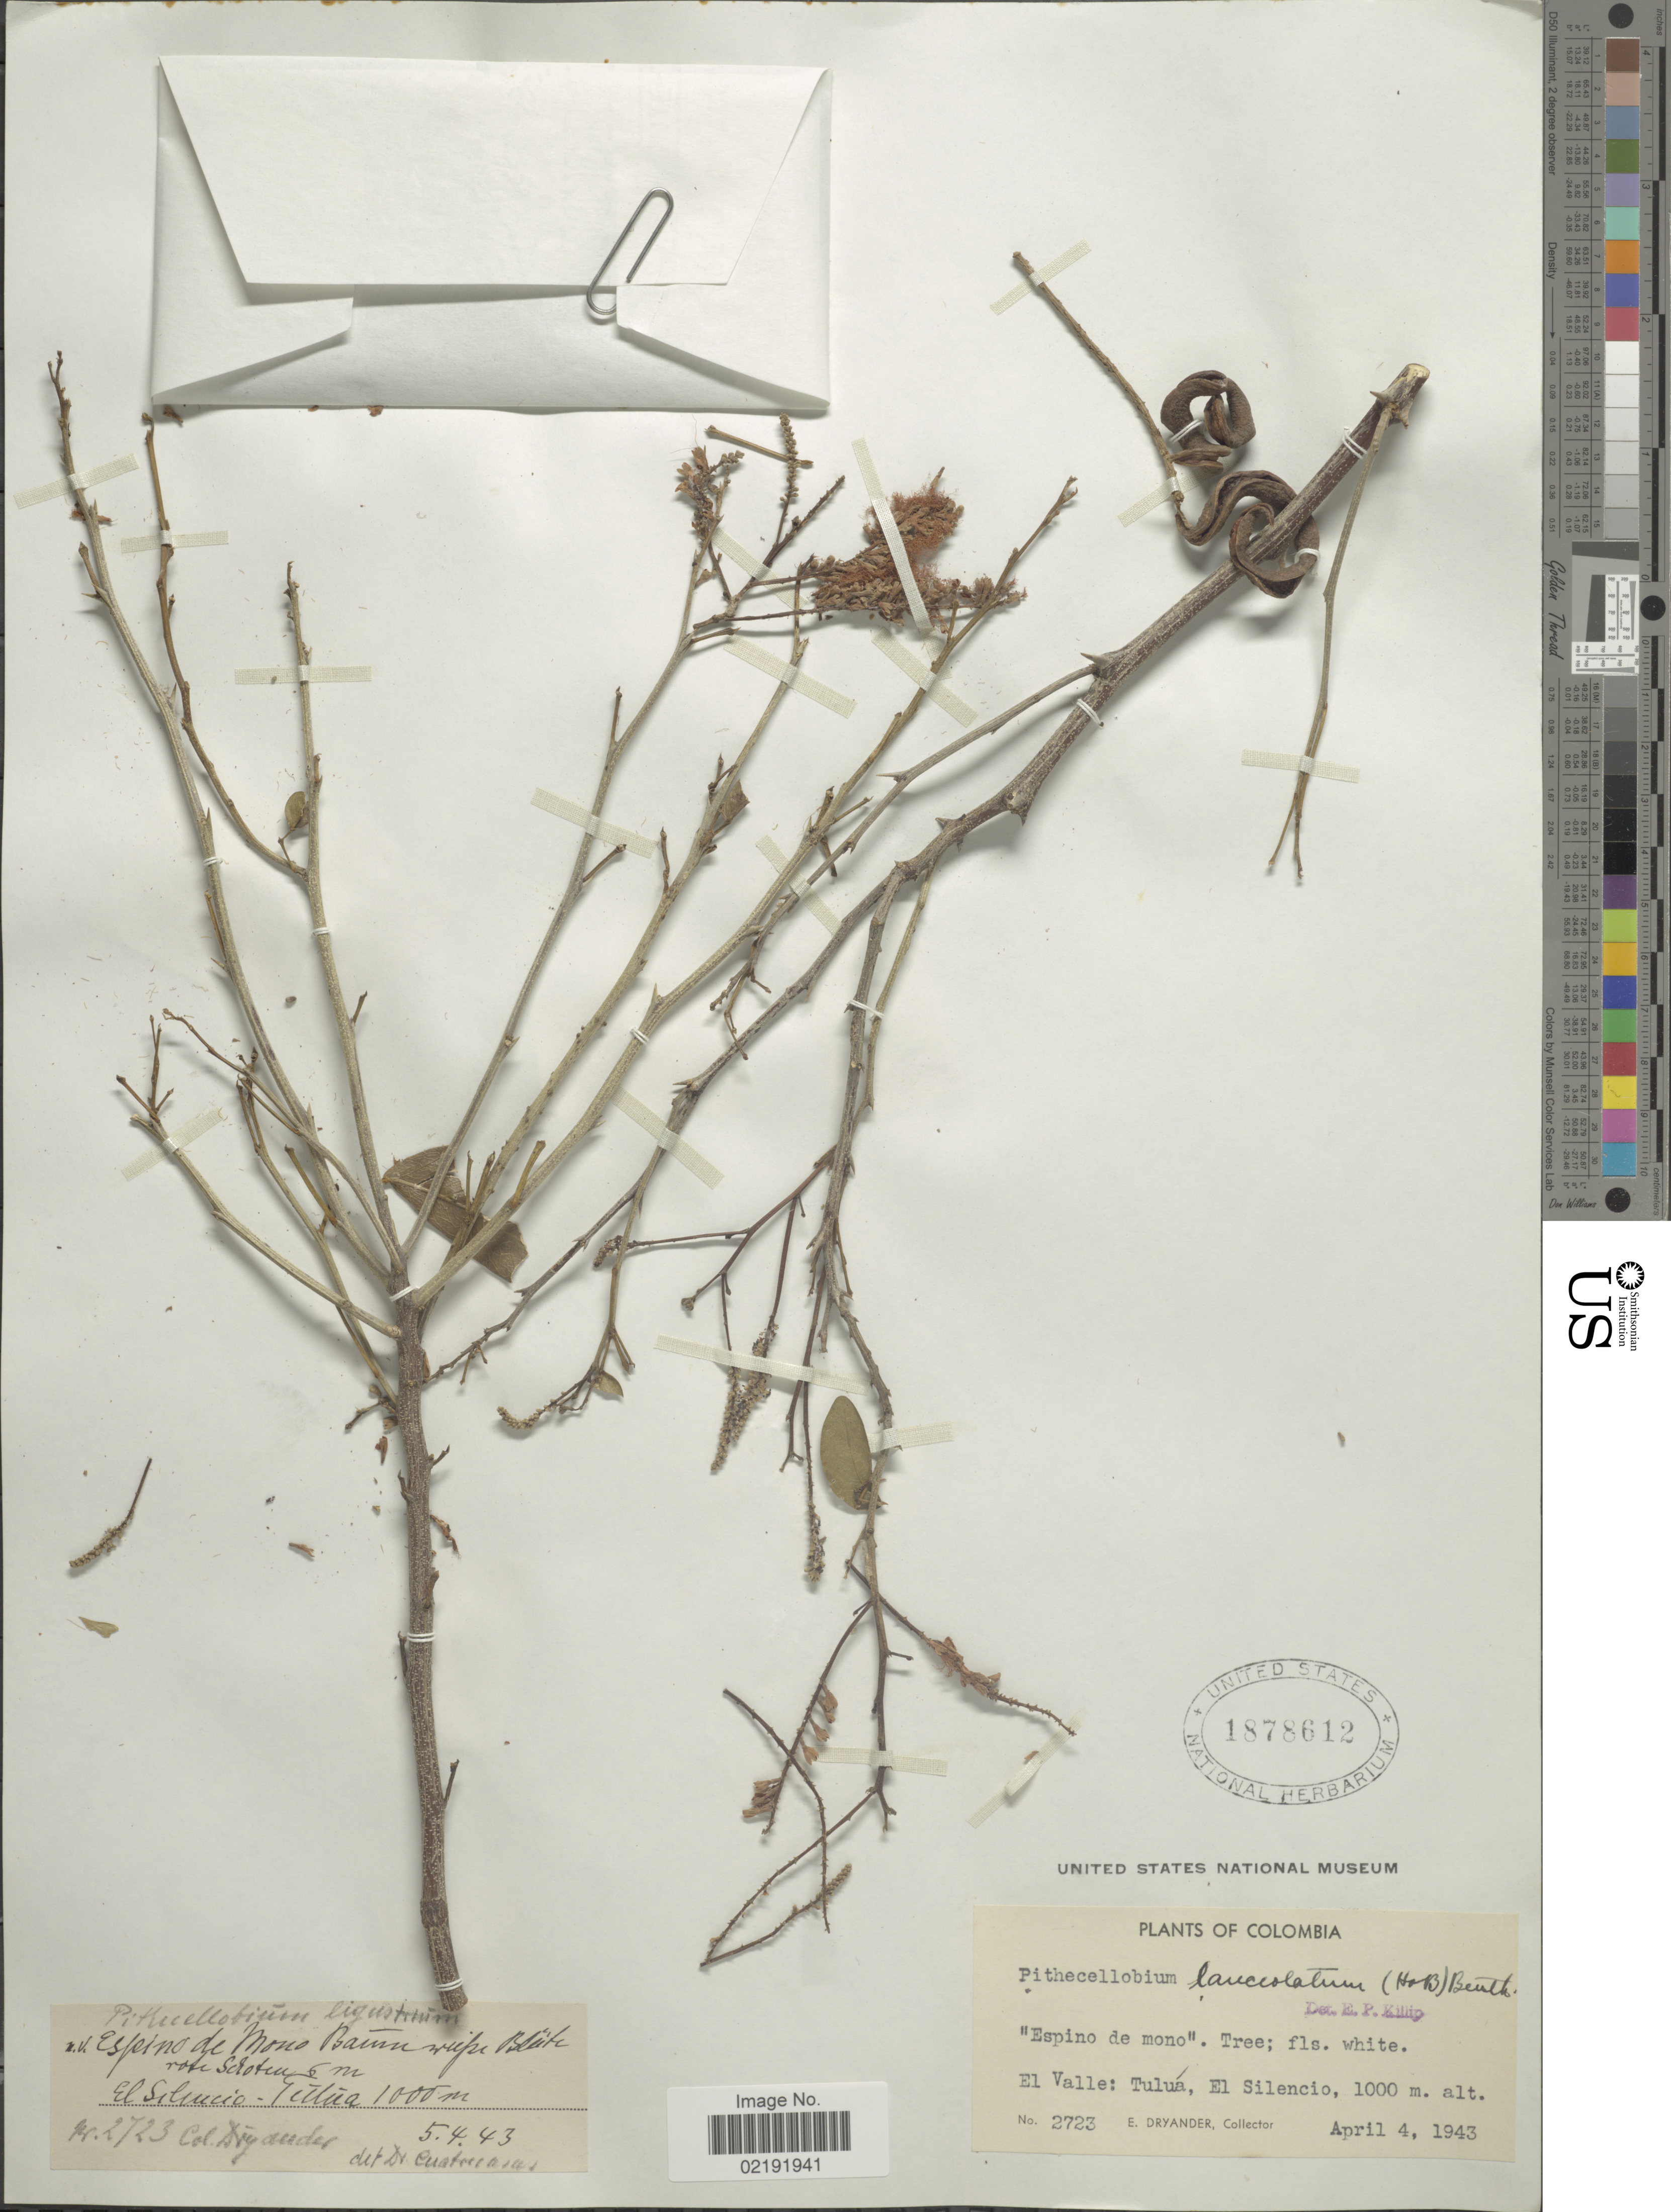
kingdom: Plantae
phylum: Tracheophyta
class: Magnoliopsida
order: Fabales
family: Fabaceae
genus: Pithecellobium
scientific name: Pithecellobium lanceolatum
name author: (Humb. & Bonpl. ex Willd.) Benth.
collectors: E. Dryander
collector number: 2723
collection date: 1943-04-04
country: Colombia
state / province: Valle del Cauca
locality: El Valle: Tuluá, El Silencio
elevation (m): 1000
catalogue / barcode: US 1878612